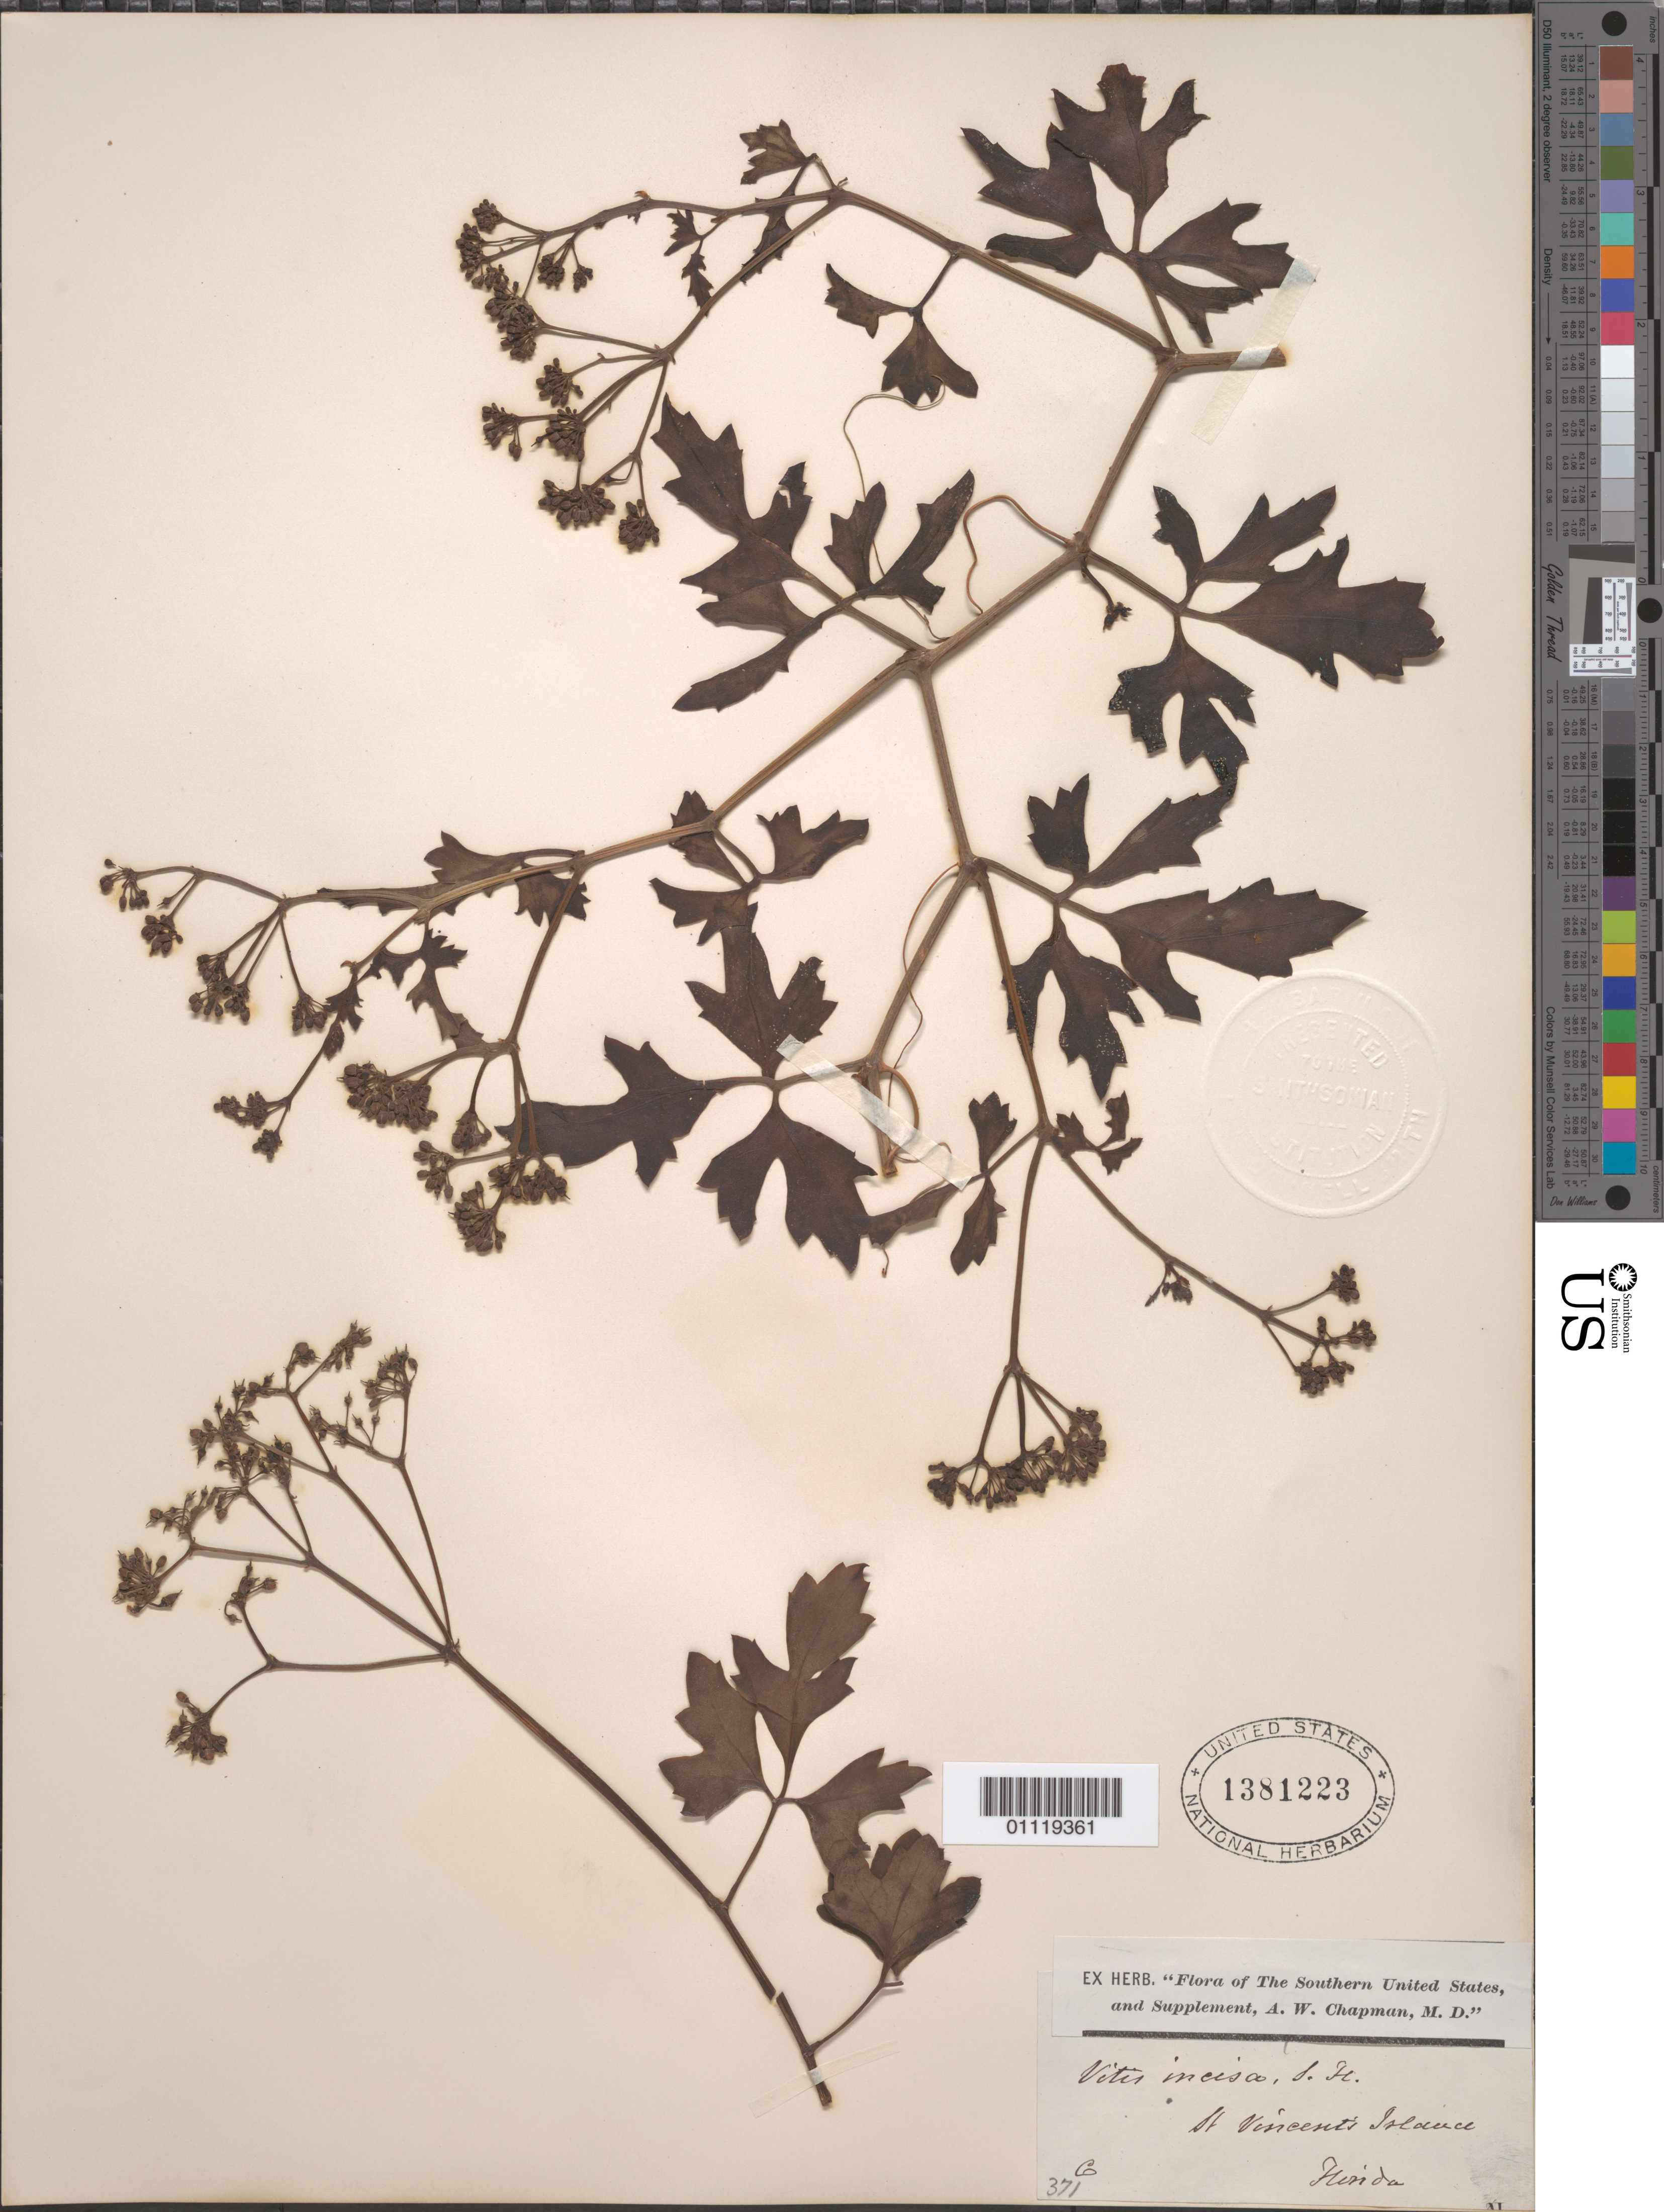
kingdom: Plantae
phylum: Tracheophyta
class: Magnoliopsida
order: Vitales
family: Vitaceae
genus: Cissus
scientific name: Cissus trifoliata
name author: (L.) L.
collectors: A. W. Chapman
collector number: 371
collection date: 1820/1899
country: United States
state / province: Florida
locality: St Vincent Island.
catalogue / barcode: US 1381223